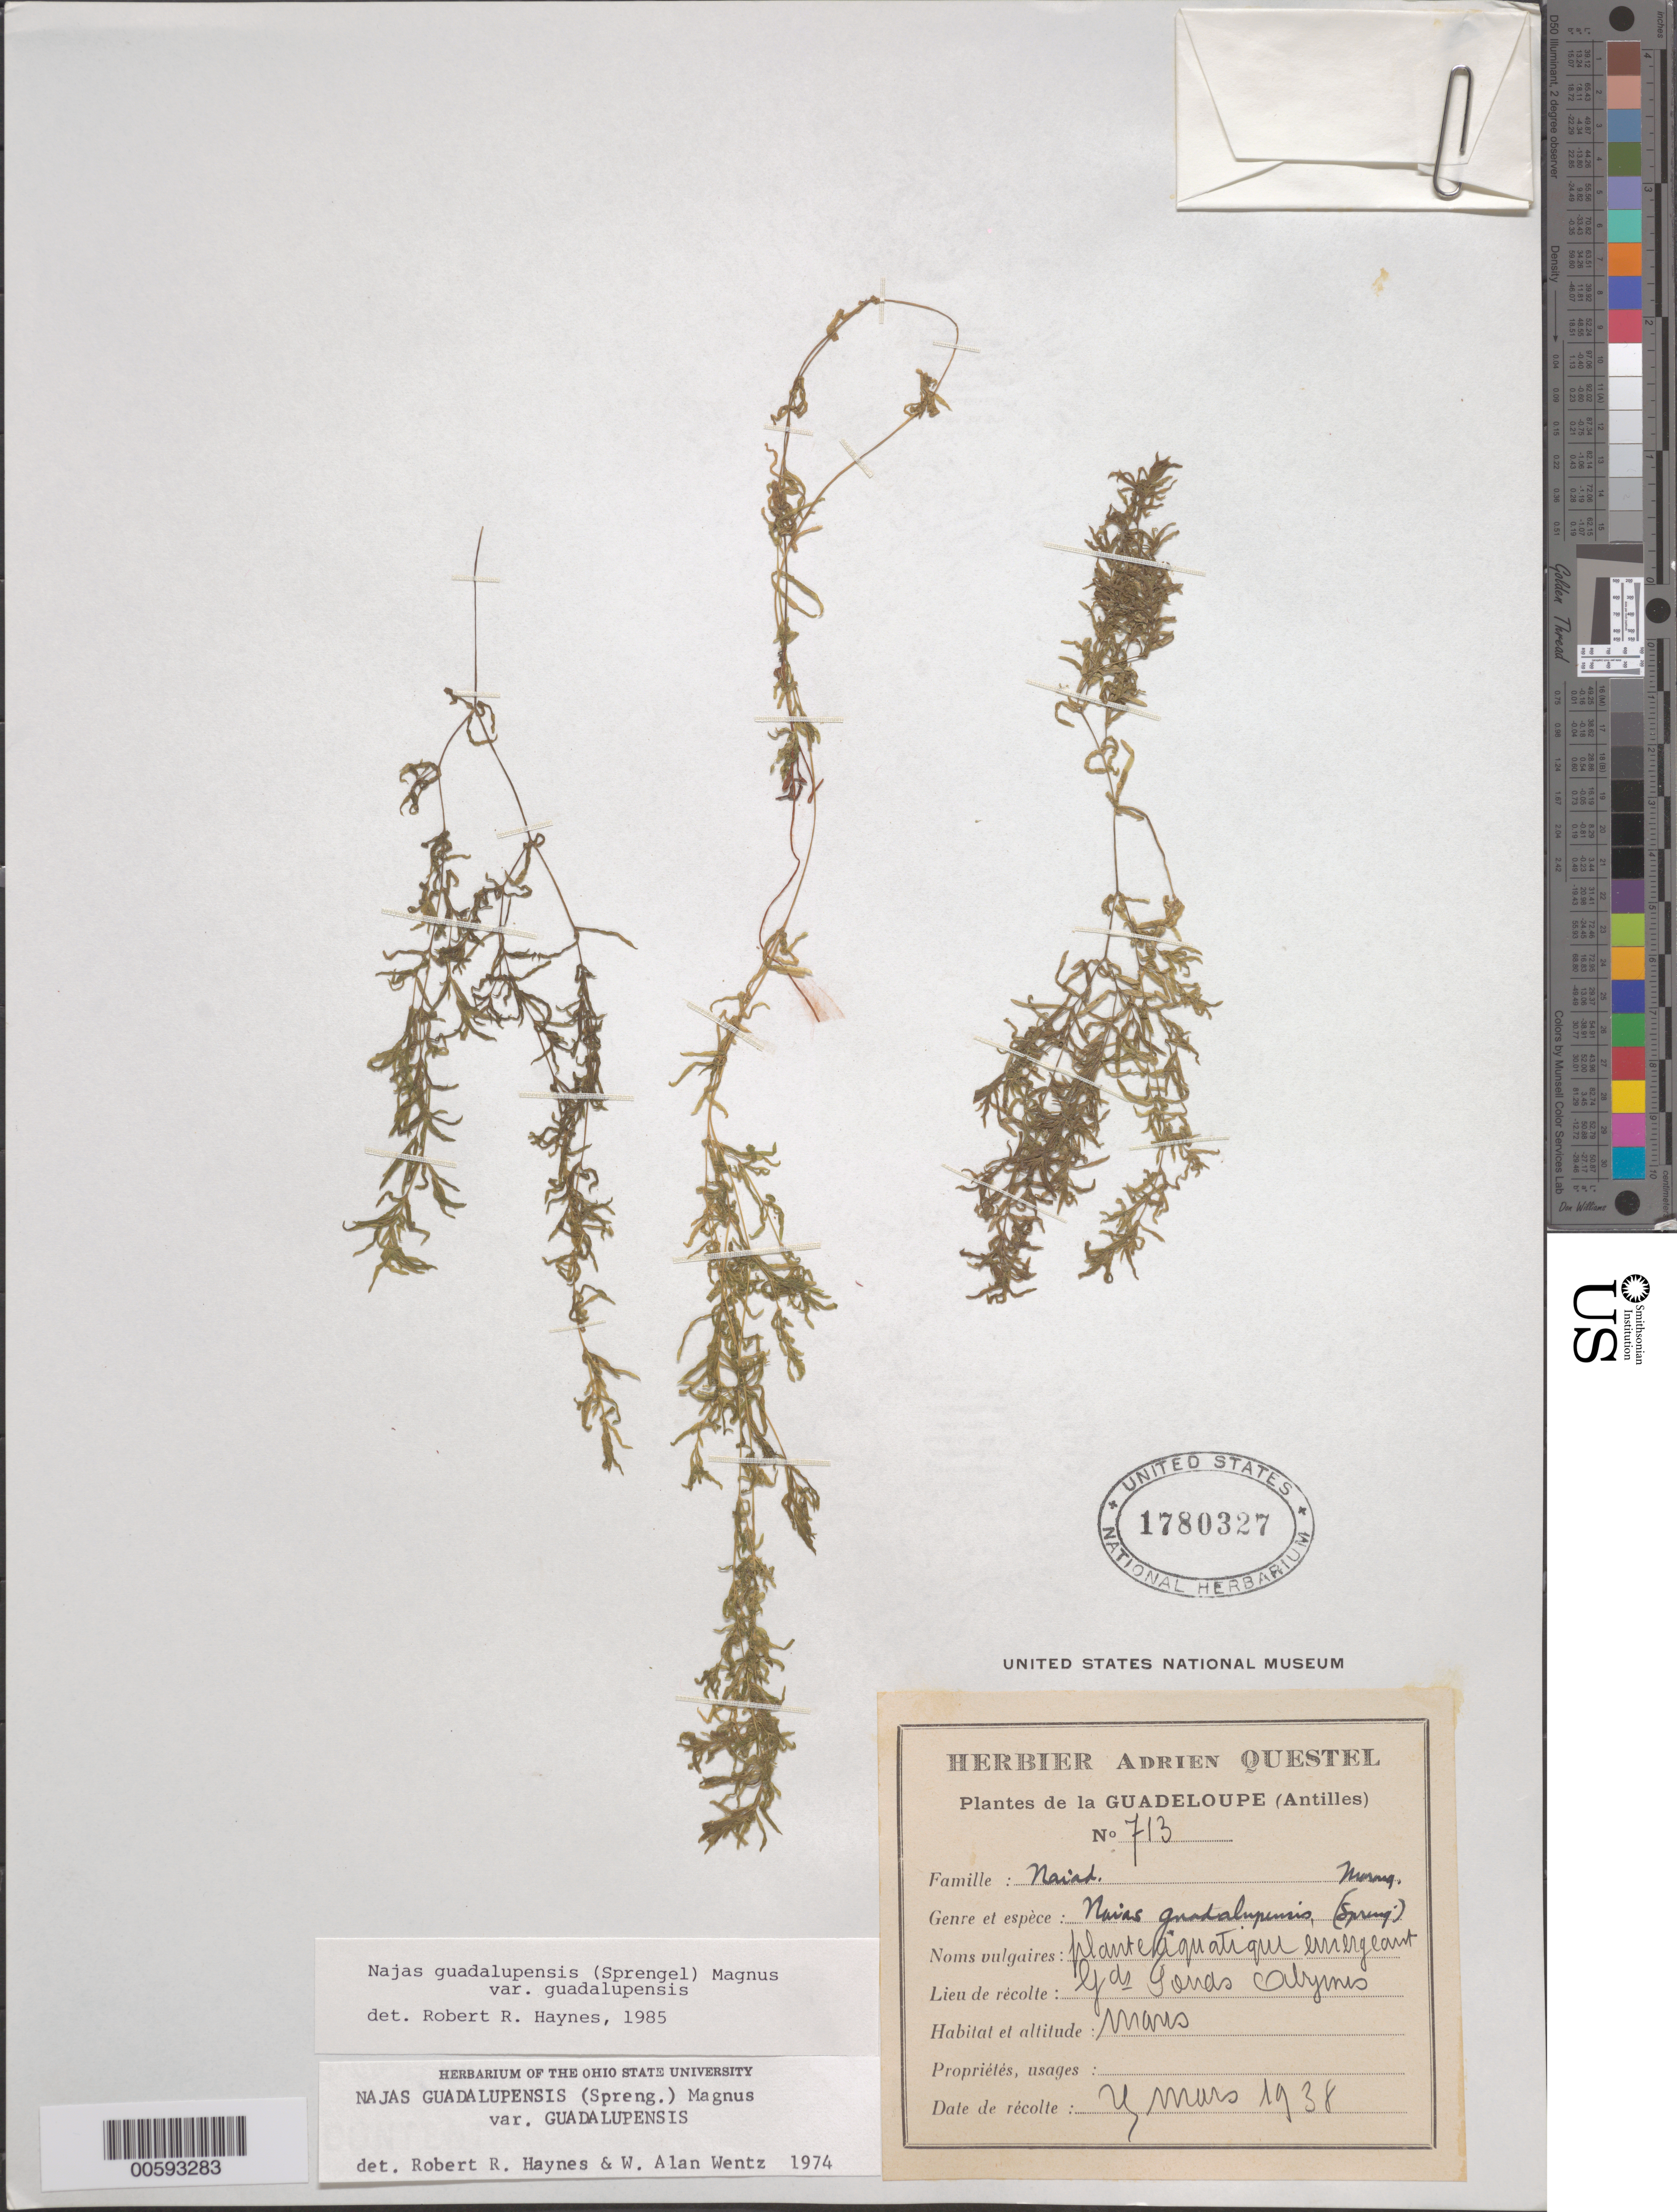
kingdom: Plantae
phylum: Tracheophyta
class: Liliopsida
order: Alismatales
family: Hydrocharitaceae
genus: Najas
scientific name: Najas guadalupensis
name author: (Spreng.) Magnus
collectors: A. Questel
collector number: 713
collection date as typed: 04 Mar 1938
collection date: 1938-03-04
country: Guadeloupe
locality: Antilles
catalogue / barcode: US 1780327